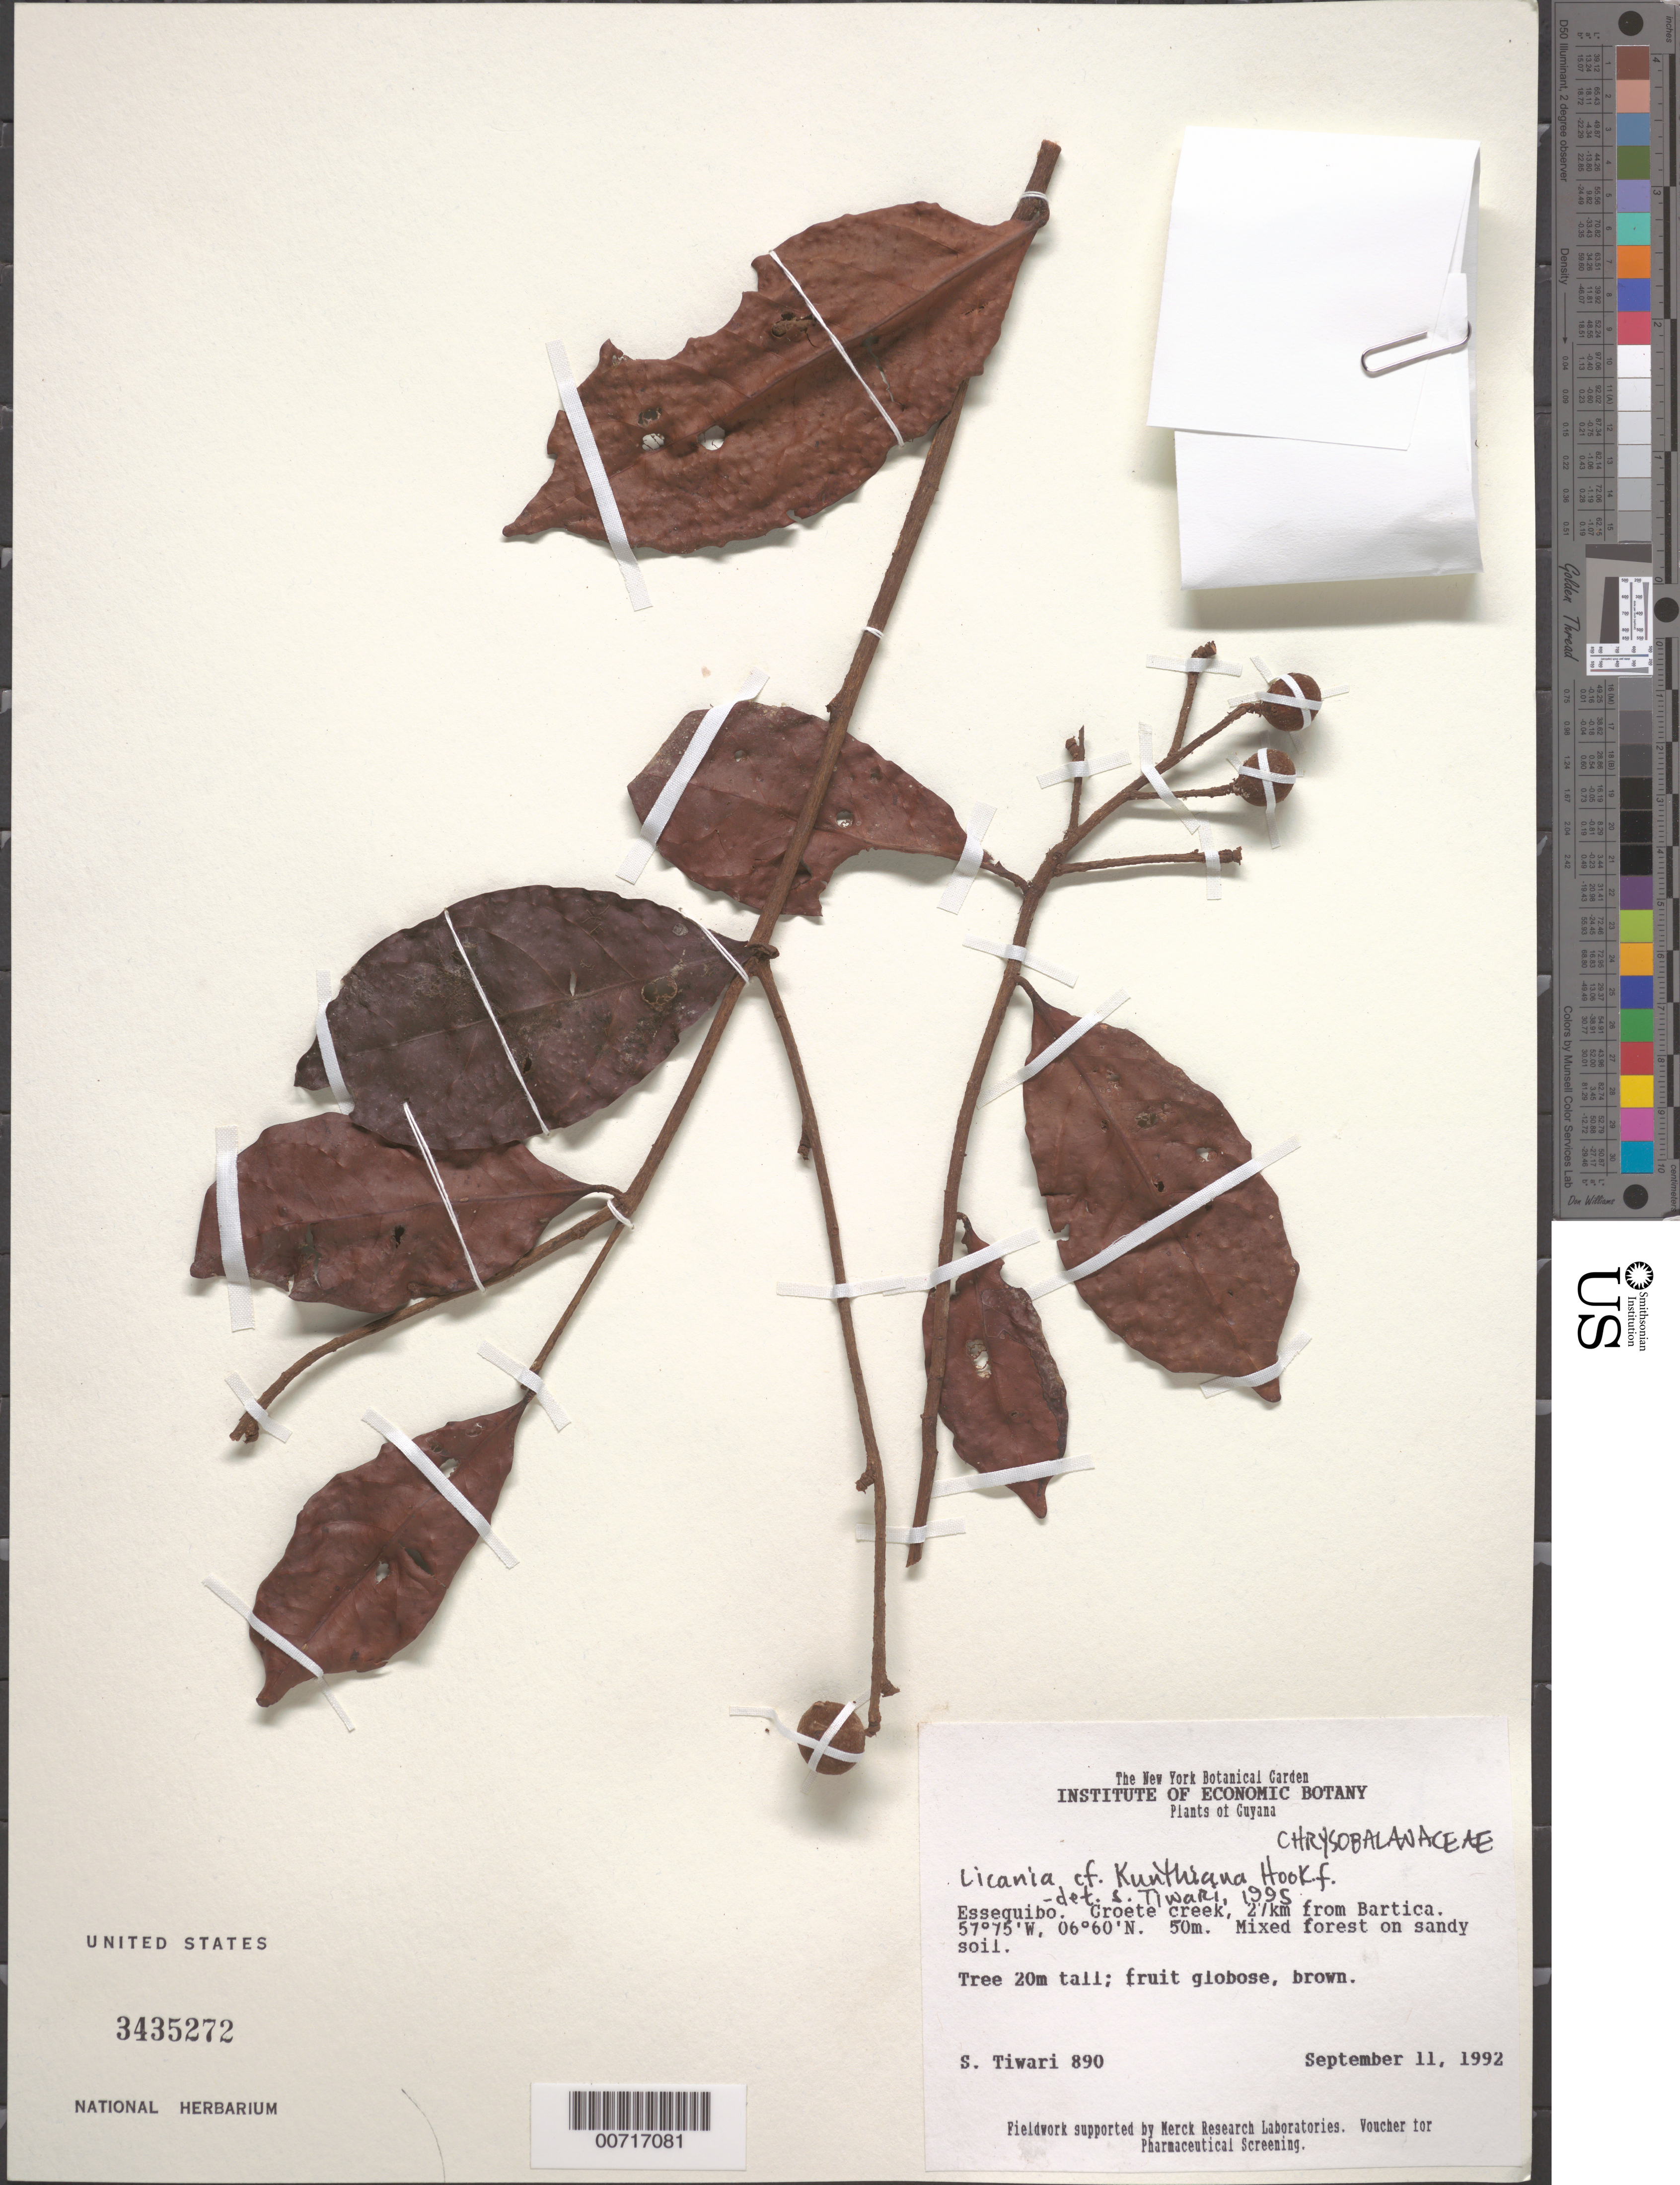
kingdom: Plantae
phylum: Tracheophyta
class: Magnoliopsida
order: Malpighiales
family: Chrysobalanaceae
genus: Licania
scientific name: Licania kunthiana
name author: Hook. f. in Mart.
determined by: Tiwari, S.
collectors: S. Tiwari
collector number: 890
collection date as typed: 11-Sep-92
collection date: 1992-09-11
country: Guyana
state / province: Essequibo Isl-W. Demerara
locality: Essequibo; Groete Creek, 27 km from Bartica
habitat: Mixed forest on sandy soil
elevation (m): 50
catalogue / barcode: US 3435272